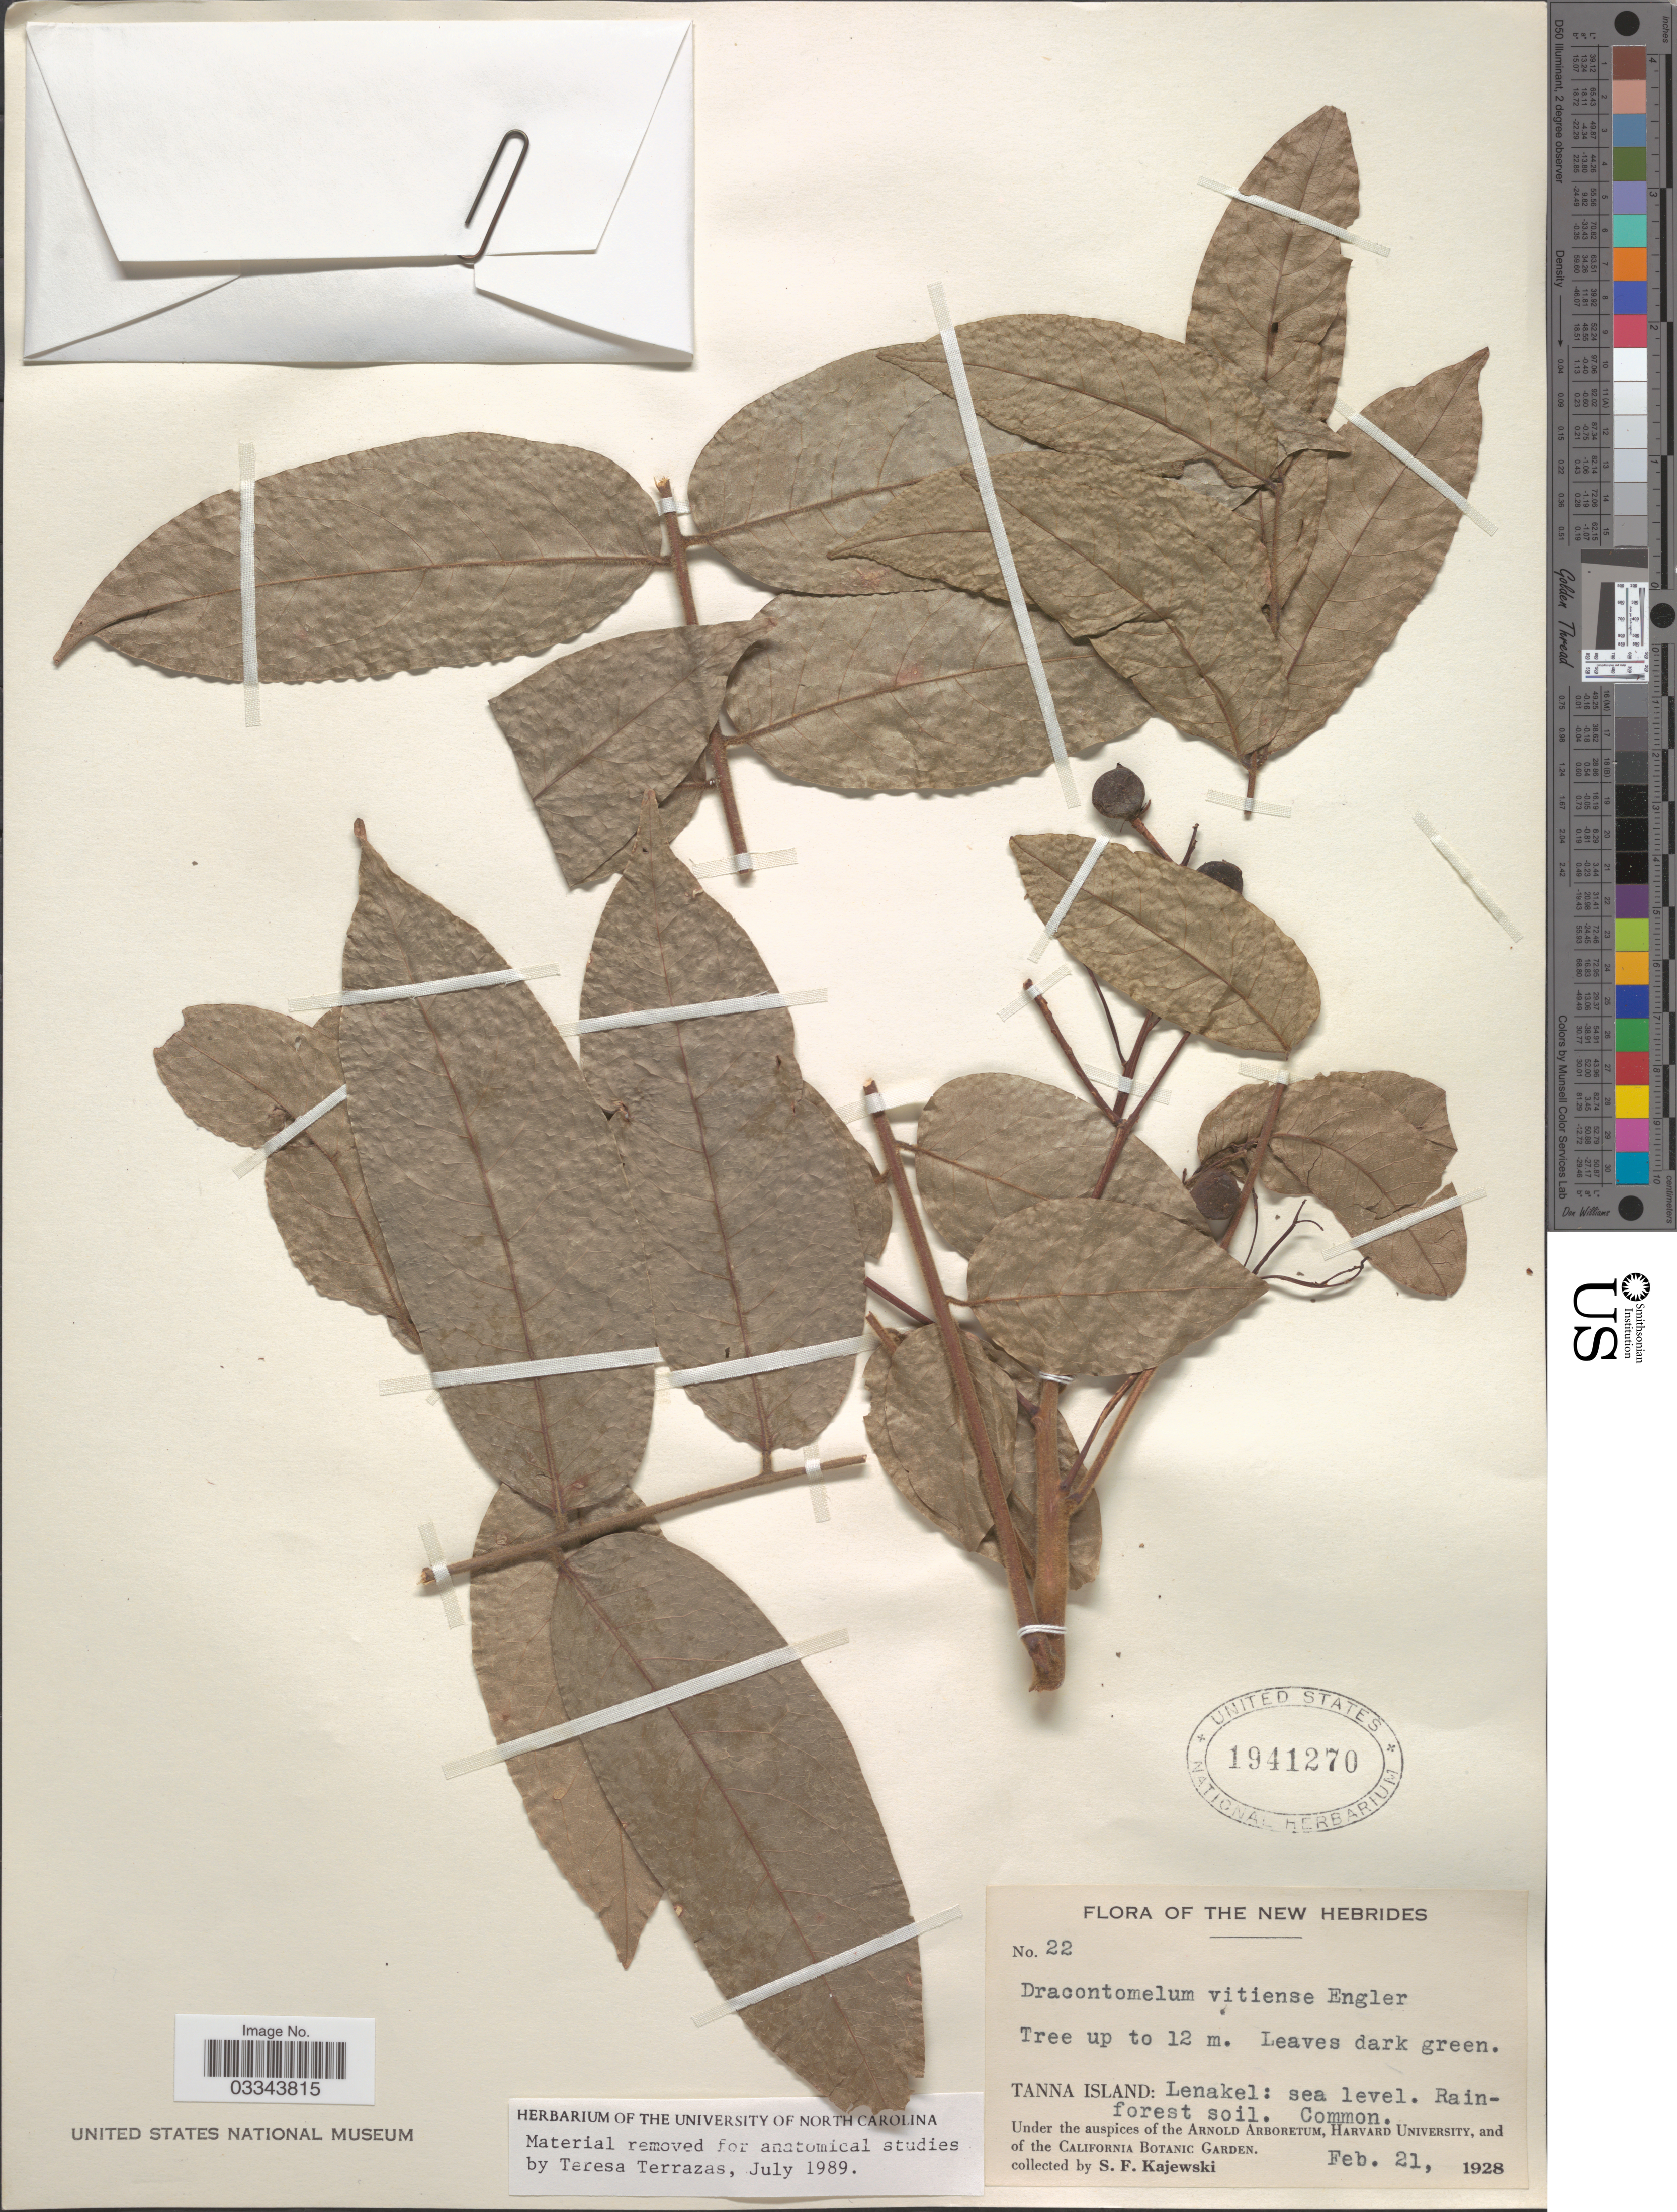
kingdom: Plantae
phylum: Tracheophyta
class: Magnoliopsida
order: Sapindales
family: Anacardiaceae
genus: Dracontomelon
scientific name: Dracontomelon vitiense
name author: Engl.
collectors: S. Kajewski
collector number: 22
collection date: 1928-02-21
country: Vanuatu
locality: The New Hebrides. Tanna Island: Lenakel.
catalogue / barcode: US 1941270